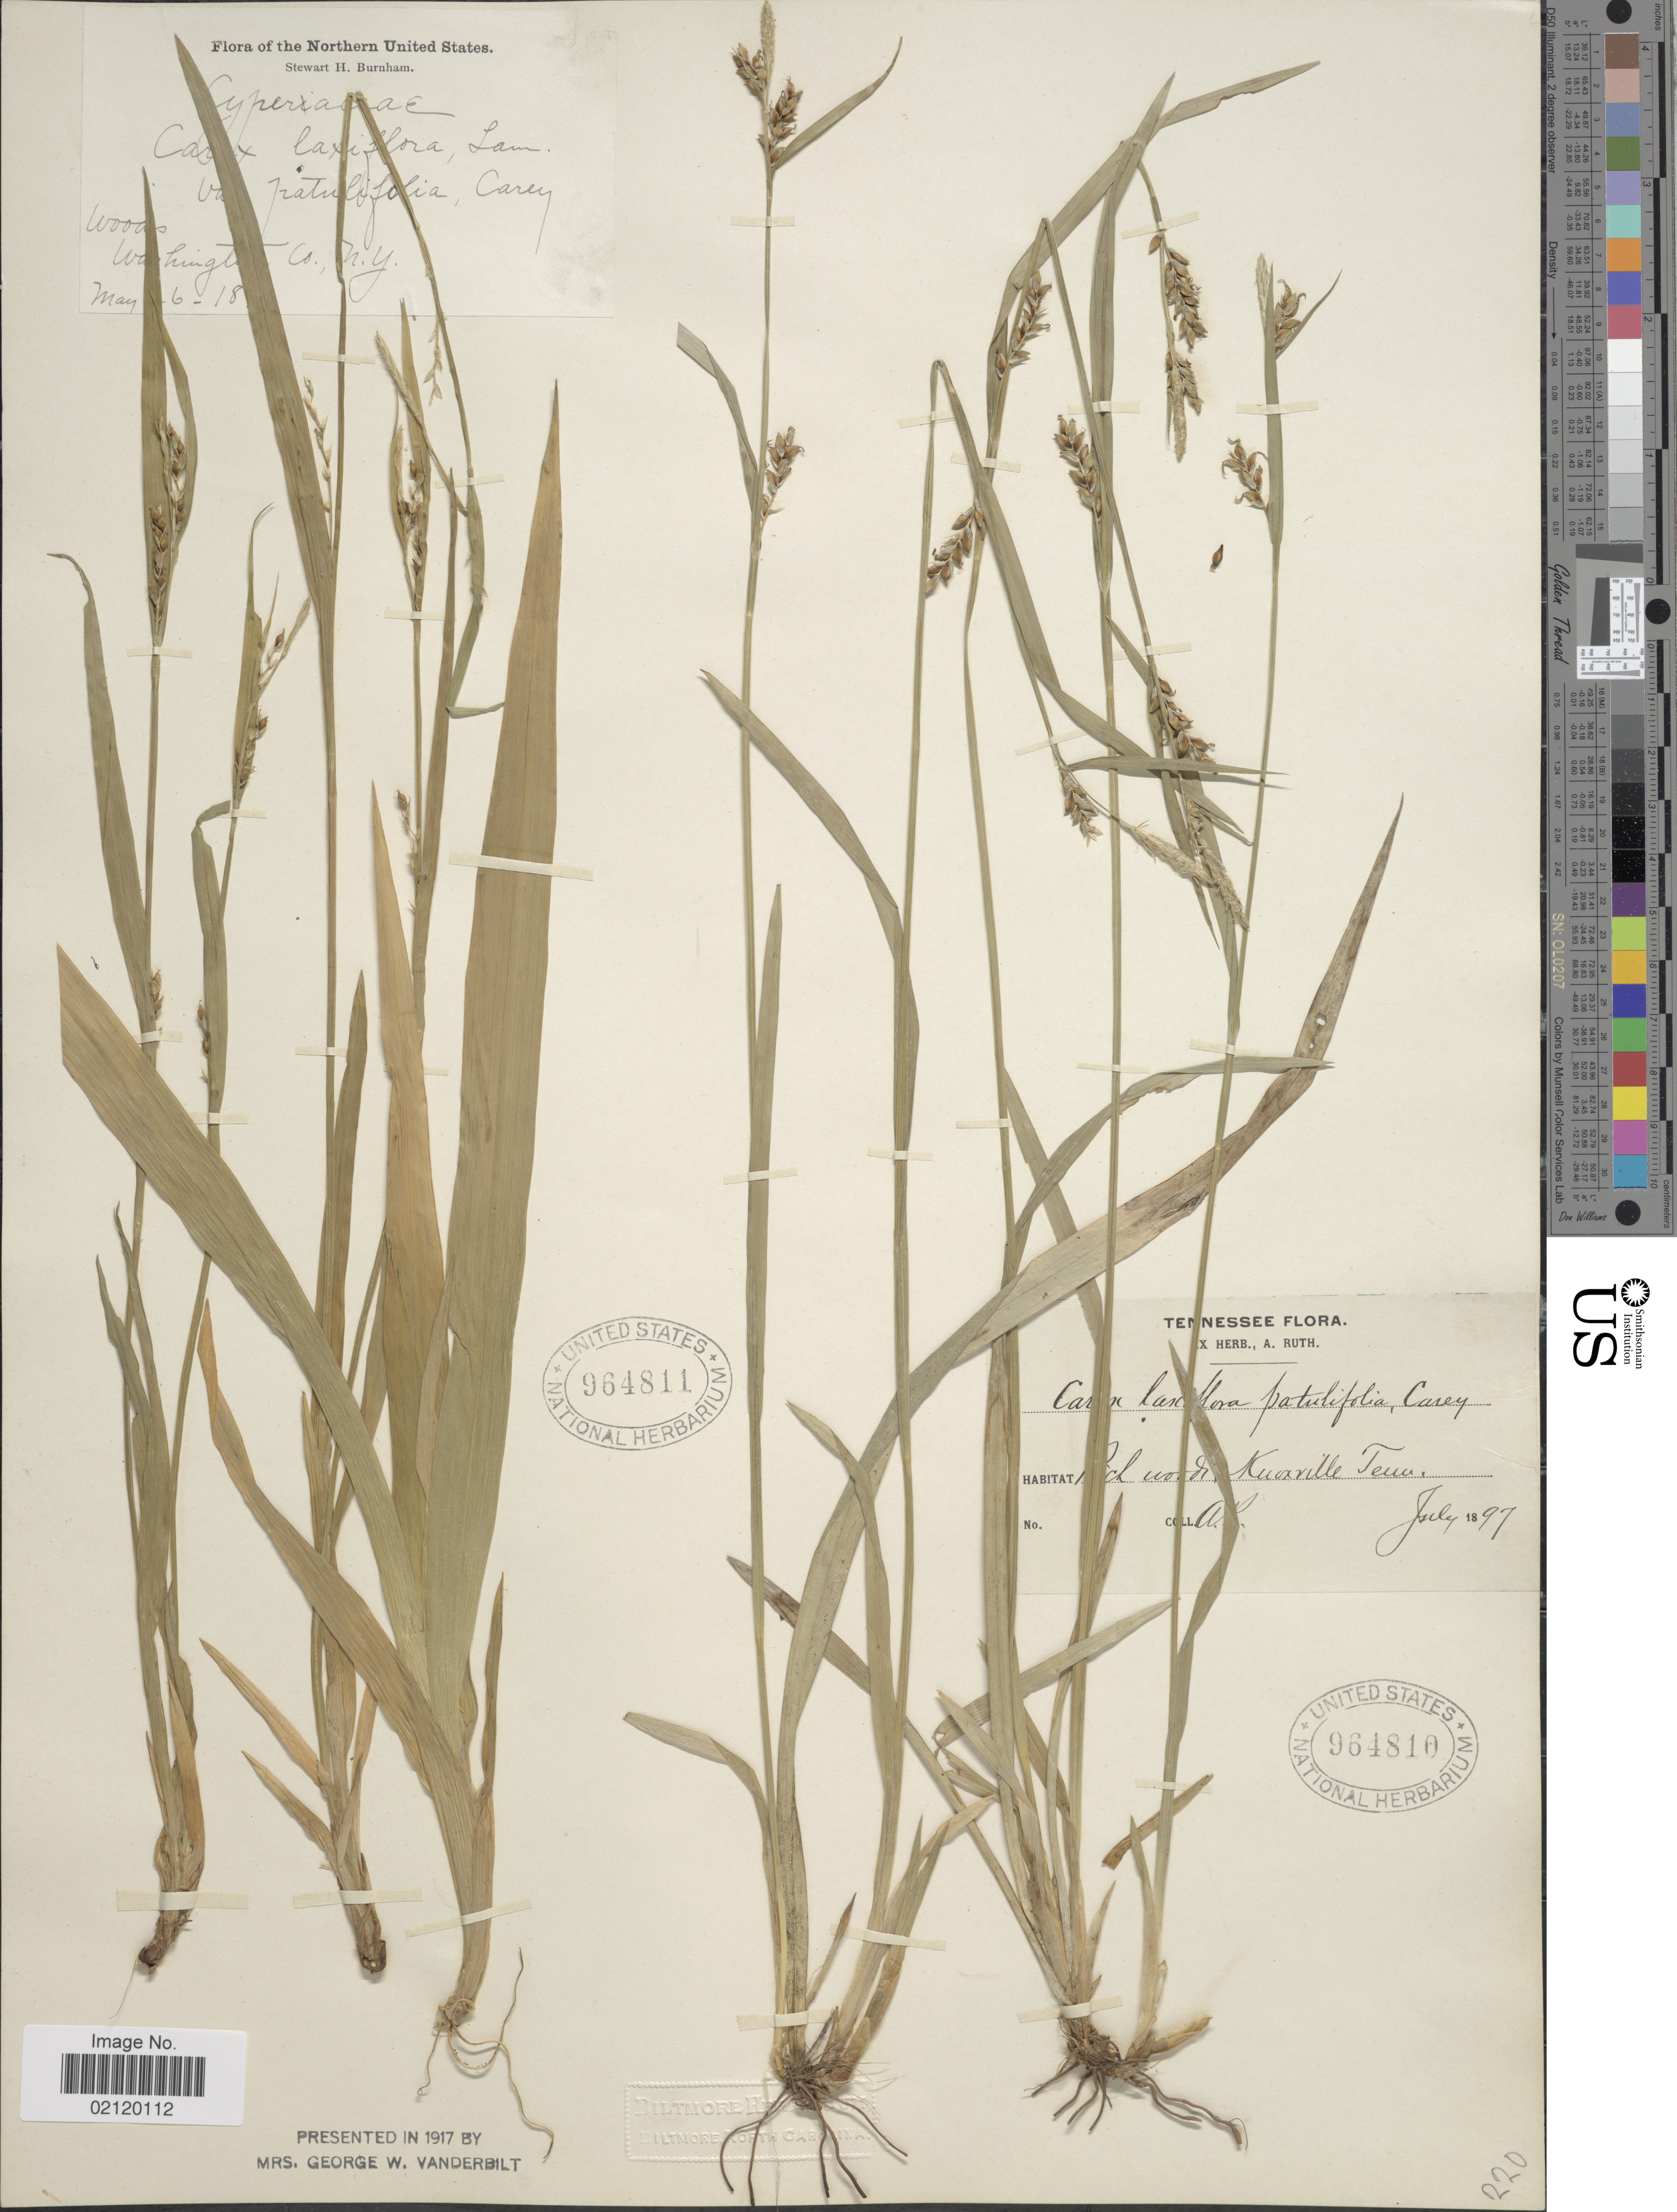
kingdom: Plantae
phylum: Tracheophyta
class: Liliopsida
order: Poales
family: Cyperaceae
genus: Carex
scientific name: Carex laxiflora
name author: Lam.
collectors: S. Burnham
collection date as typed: Transcribed d/m/y: 6/5/18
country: United States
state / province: New York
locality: Northern United States, Washington Co, N.Y.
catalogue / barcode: US 964811